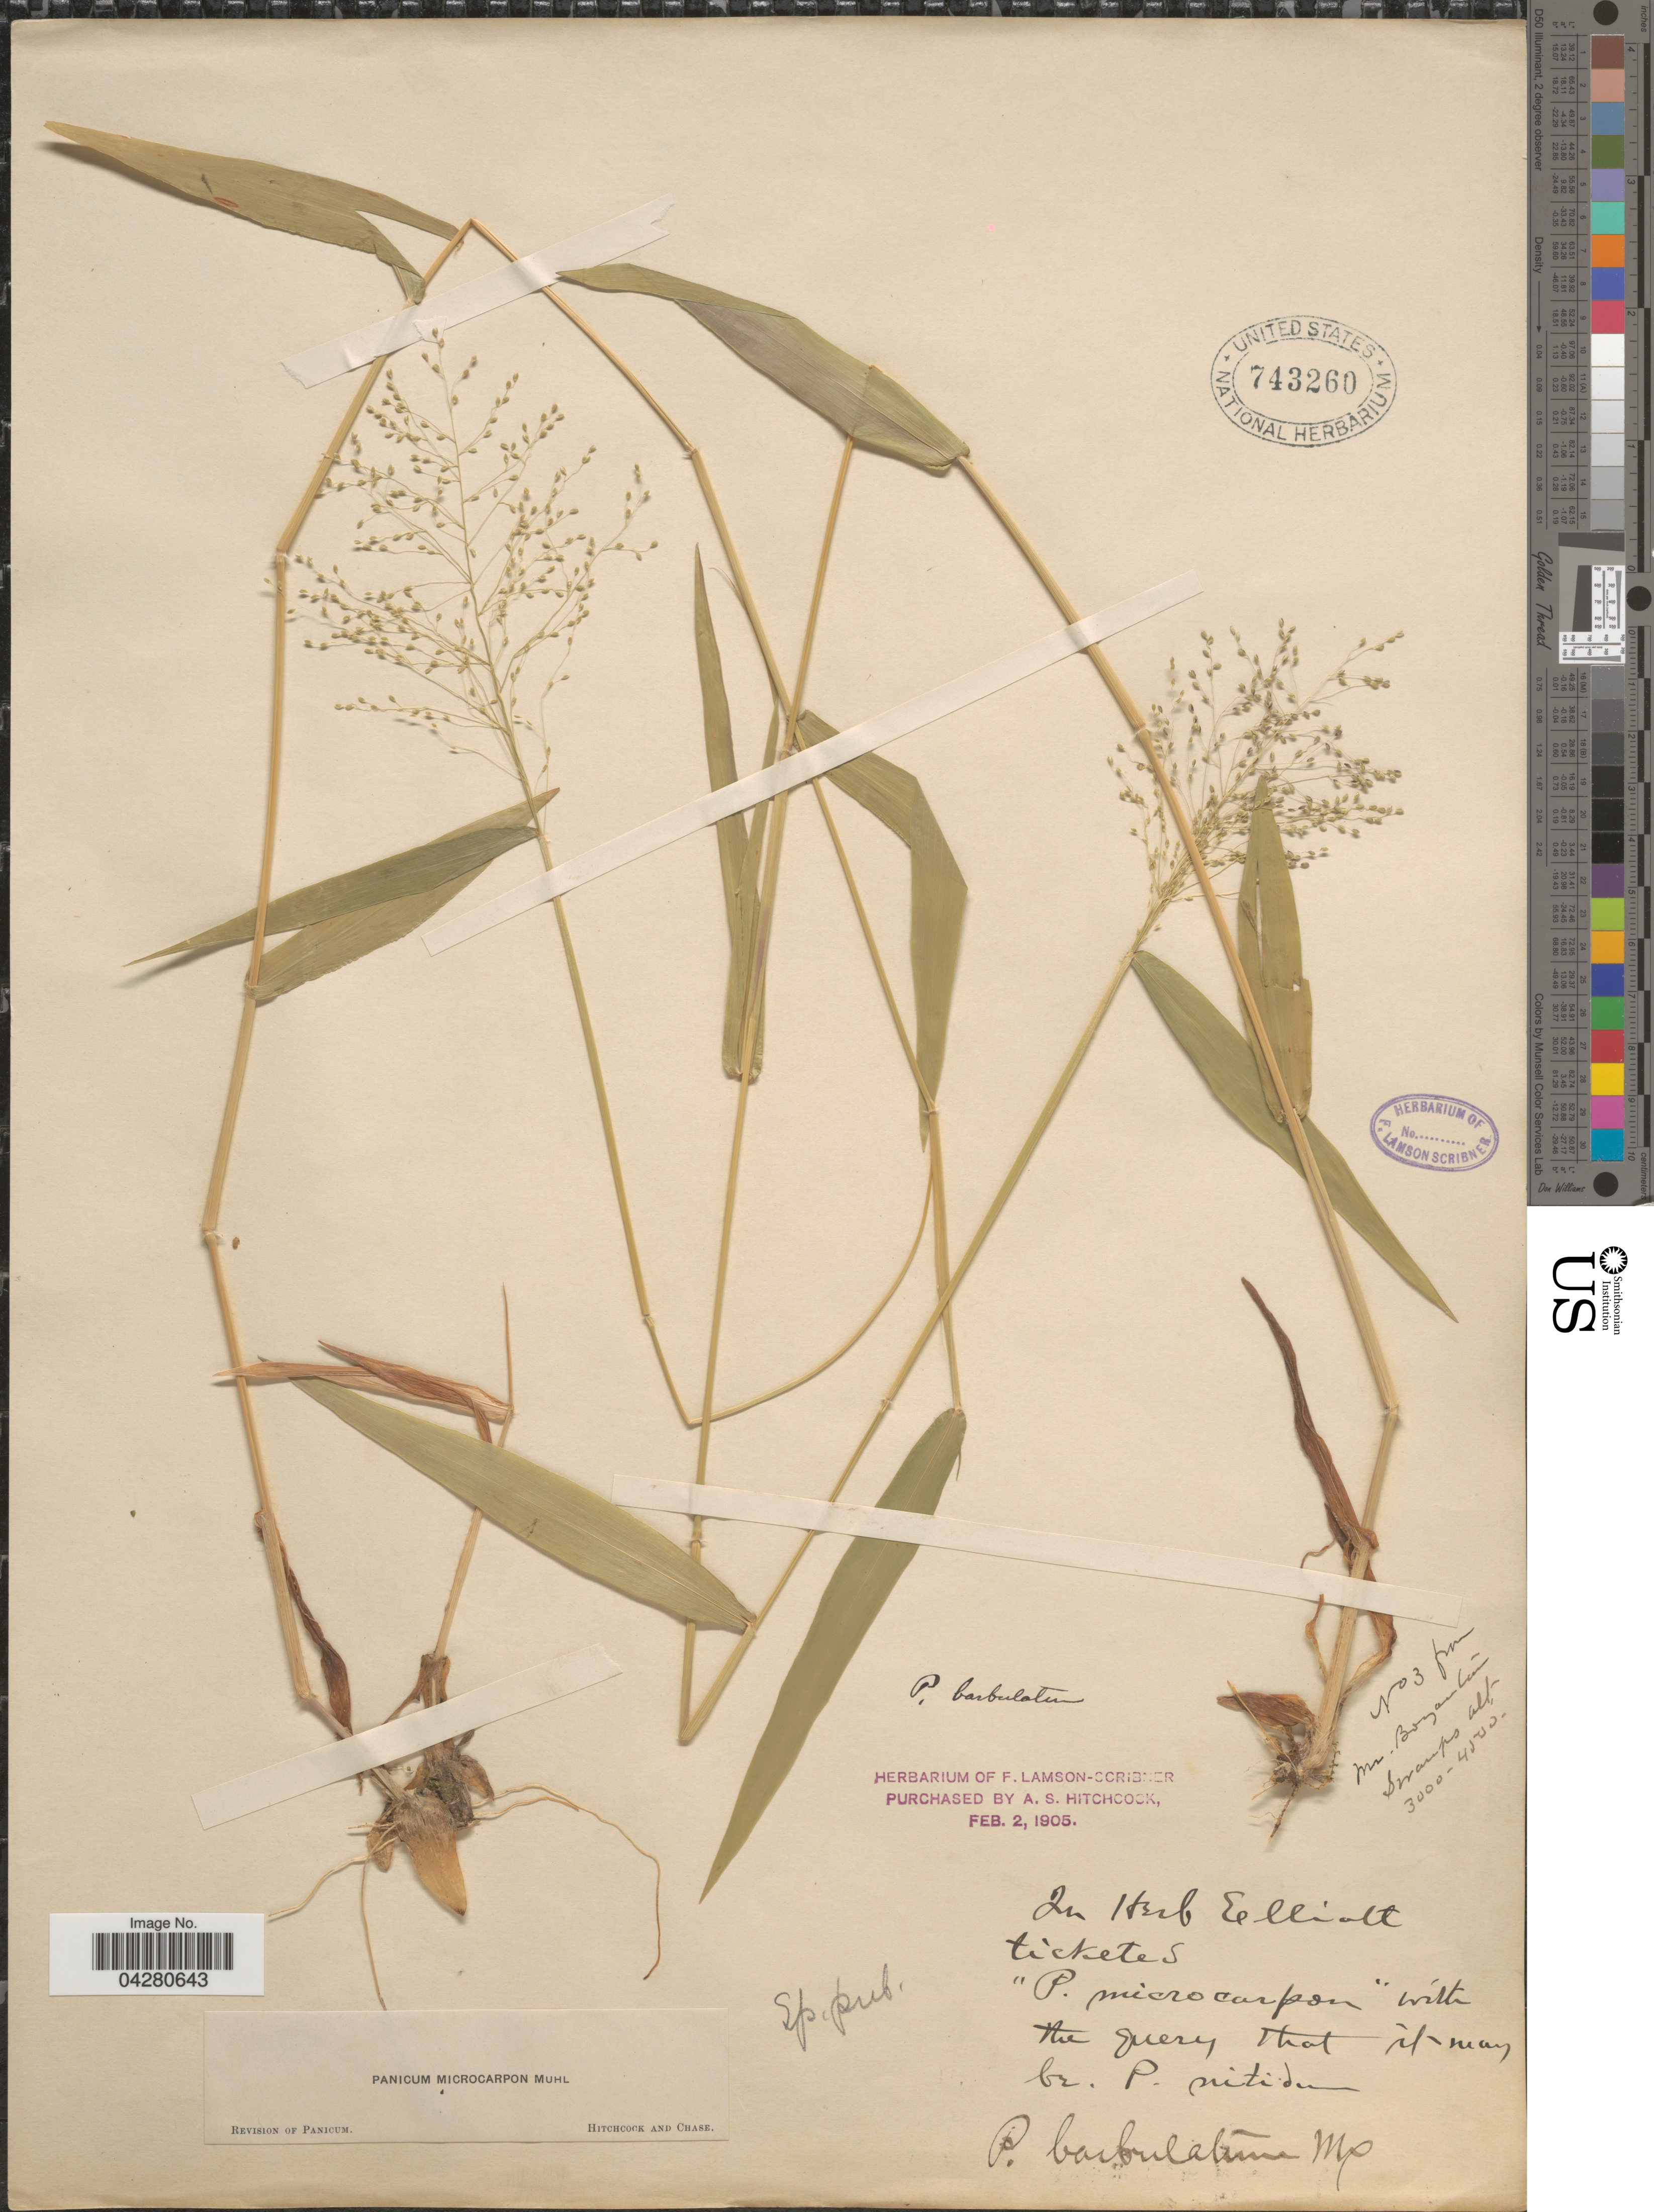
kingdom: Plantae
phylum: Tracheophyta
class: Liliopsida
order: Poales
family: Poaceae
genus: Dichanthelium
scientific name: Dichanthelium dichotomum var. dichotomum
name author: (L.) Gould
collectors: Mr. Boyantan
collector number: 3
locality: Swamps.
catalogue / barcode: US 743260